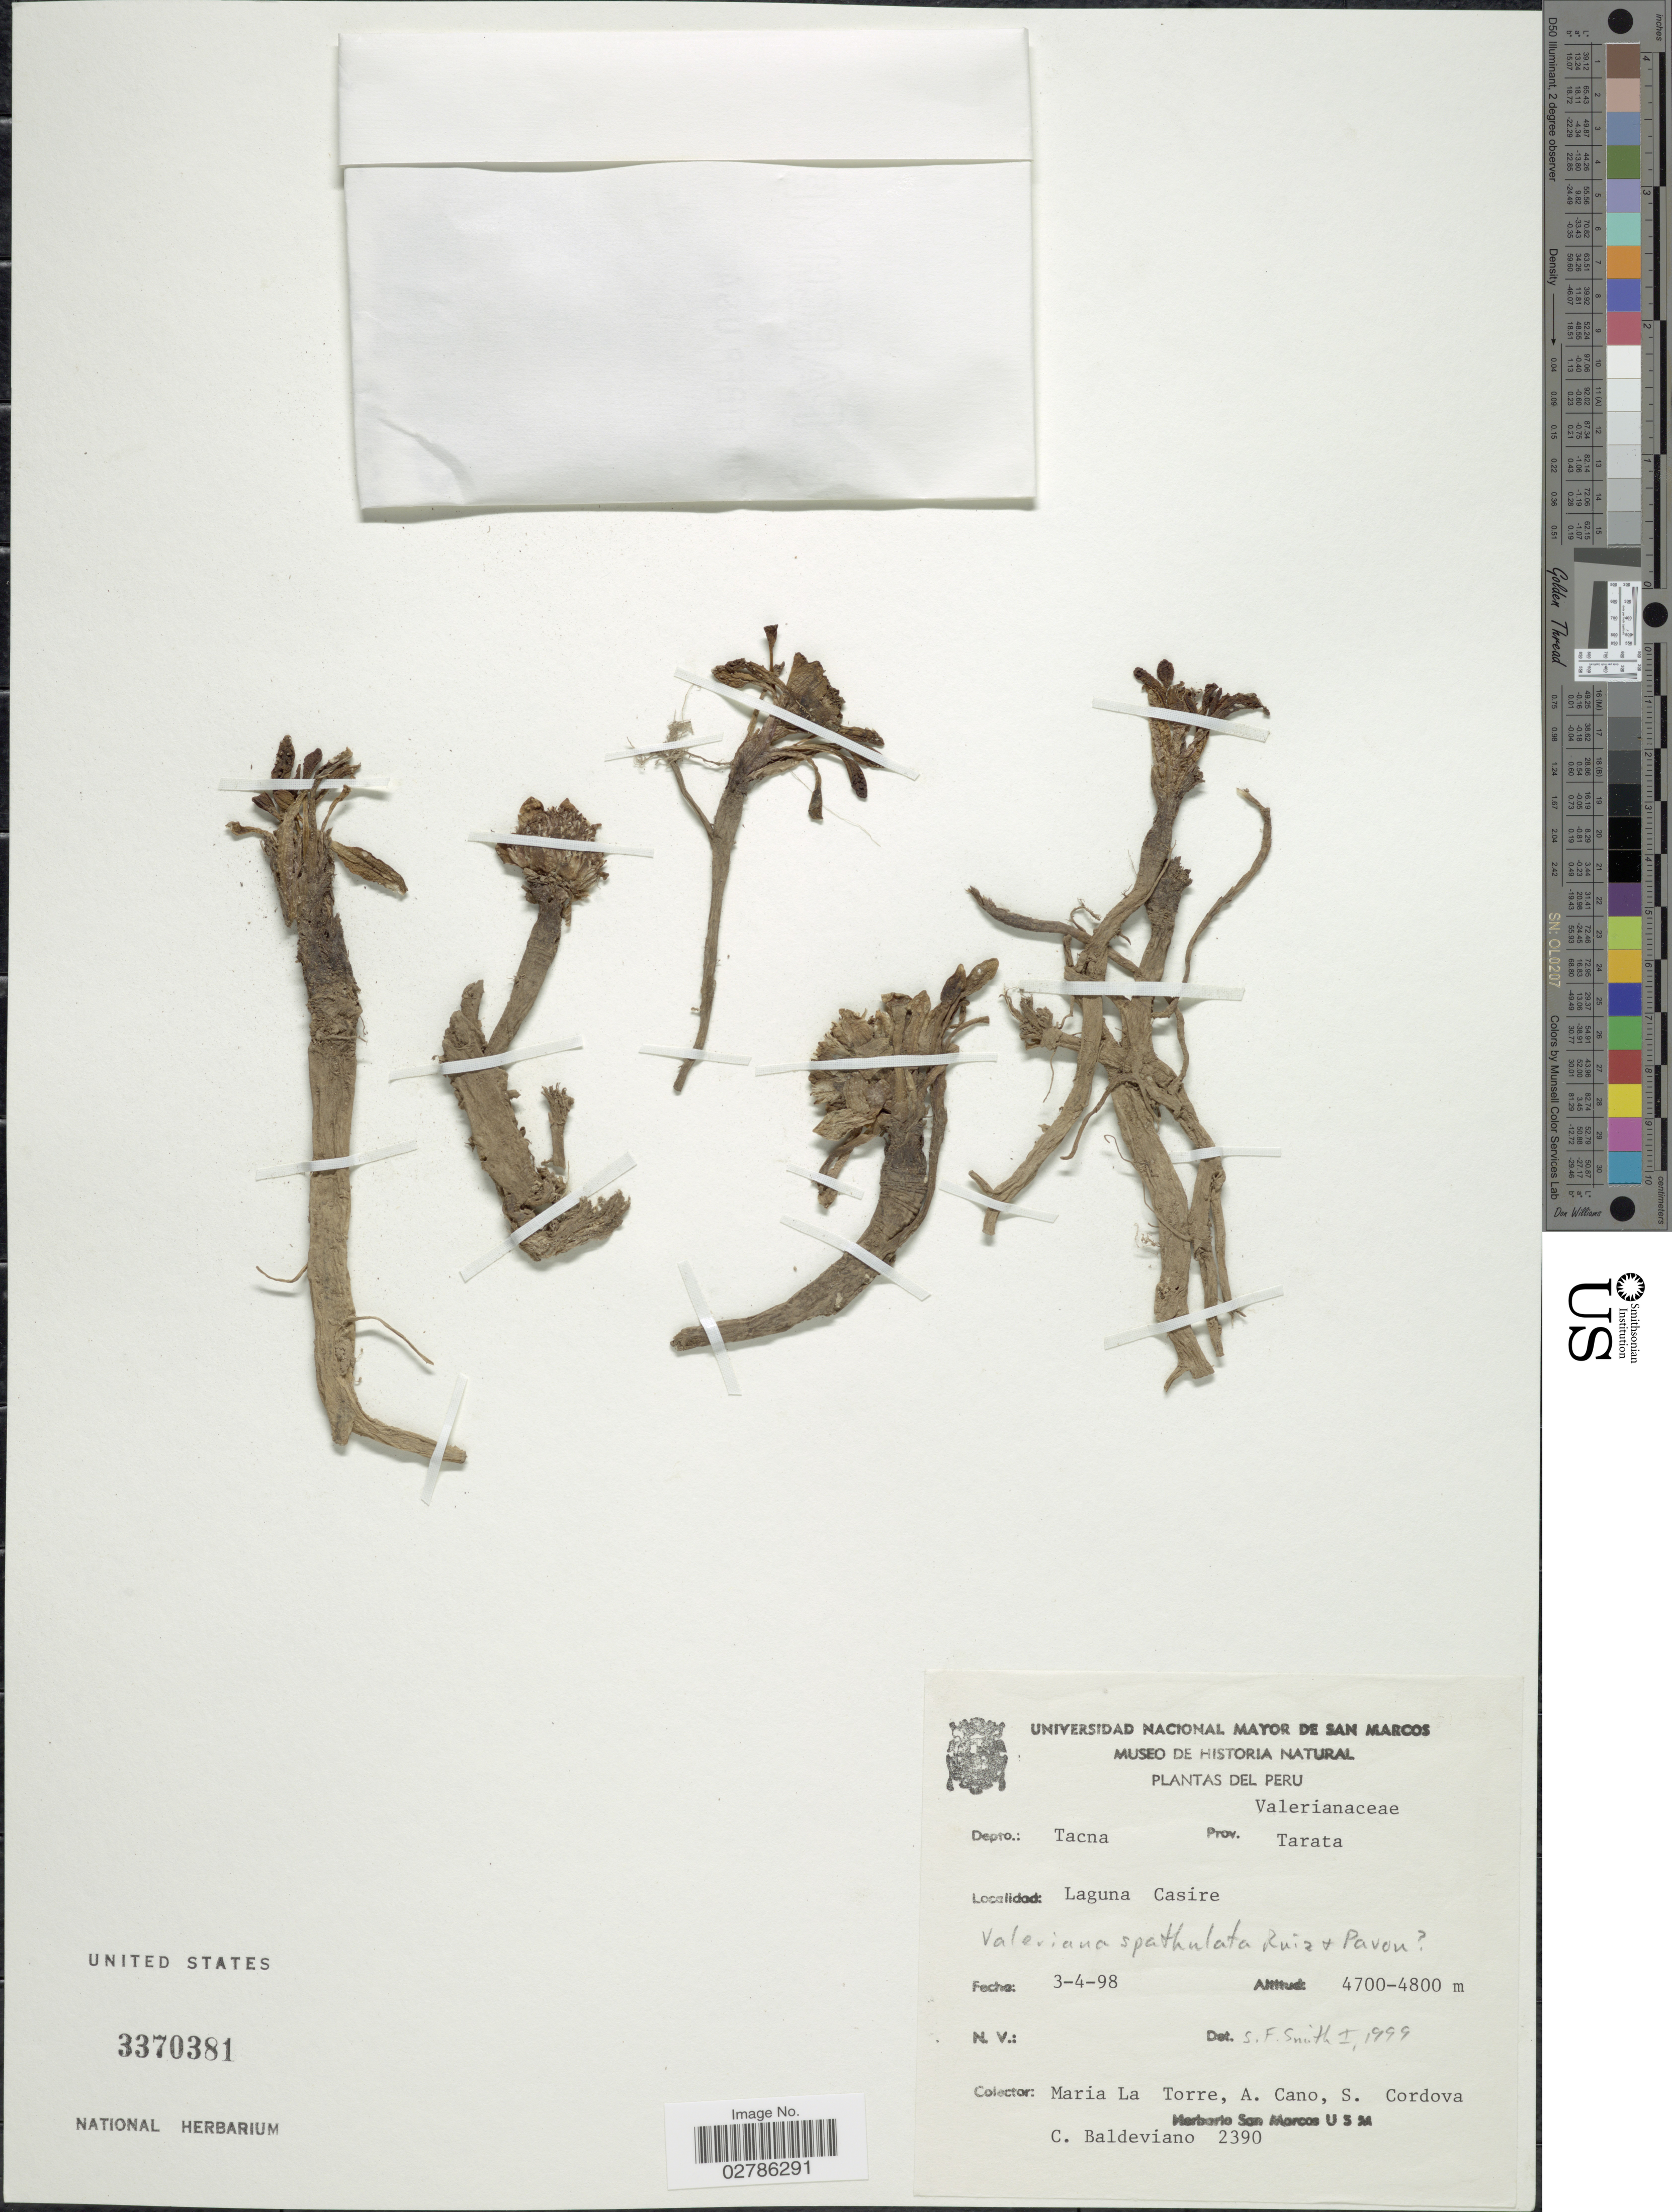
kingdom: Plantae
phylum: Tracheophyta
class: Magnoliopsida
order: Dipsacales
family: Caprifoliaceae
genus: Belonanthus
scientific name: Belonanthus spathulatus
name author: (Ruiz & Pav.) Schmale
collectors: M. Torre, A. Cano, S. Cordova & C. Baldeviano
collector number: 2390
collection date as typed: Transcribed d/m/y: 3/4/98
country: Peru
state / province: Tacna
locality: Depto. Tecno, Prov. Tarata, Laguna Casire.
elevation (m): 4700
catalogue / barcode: US 3370381